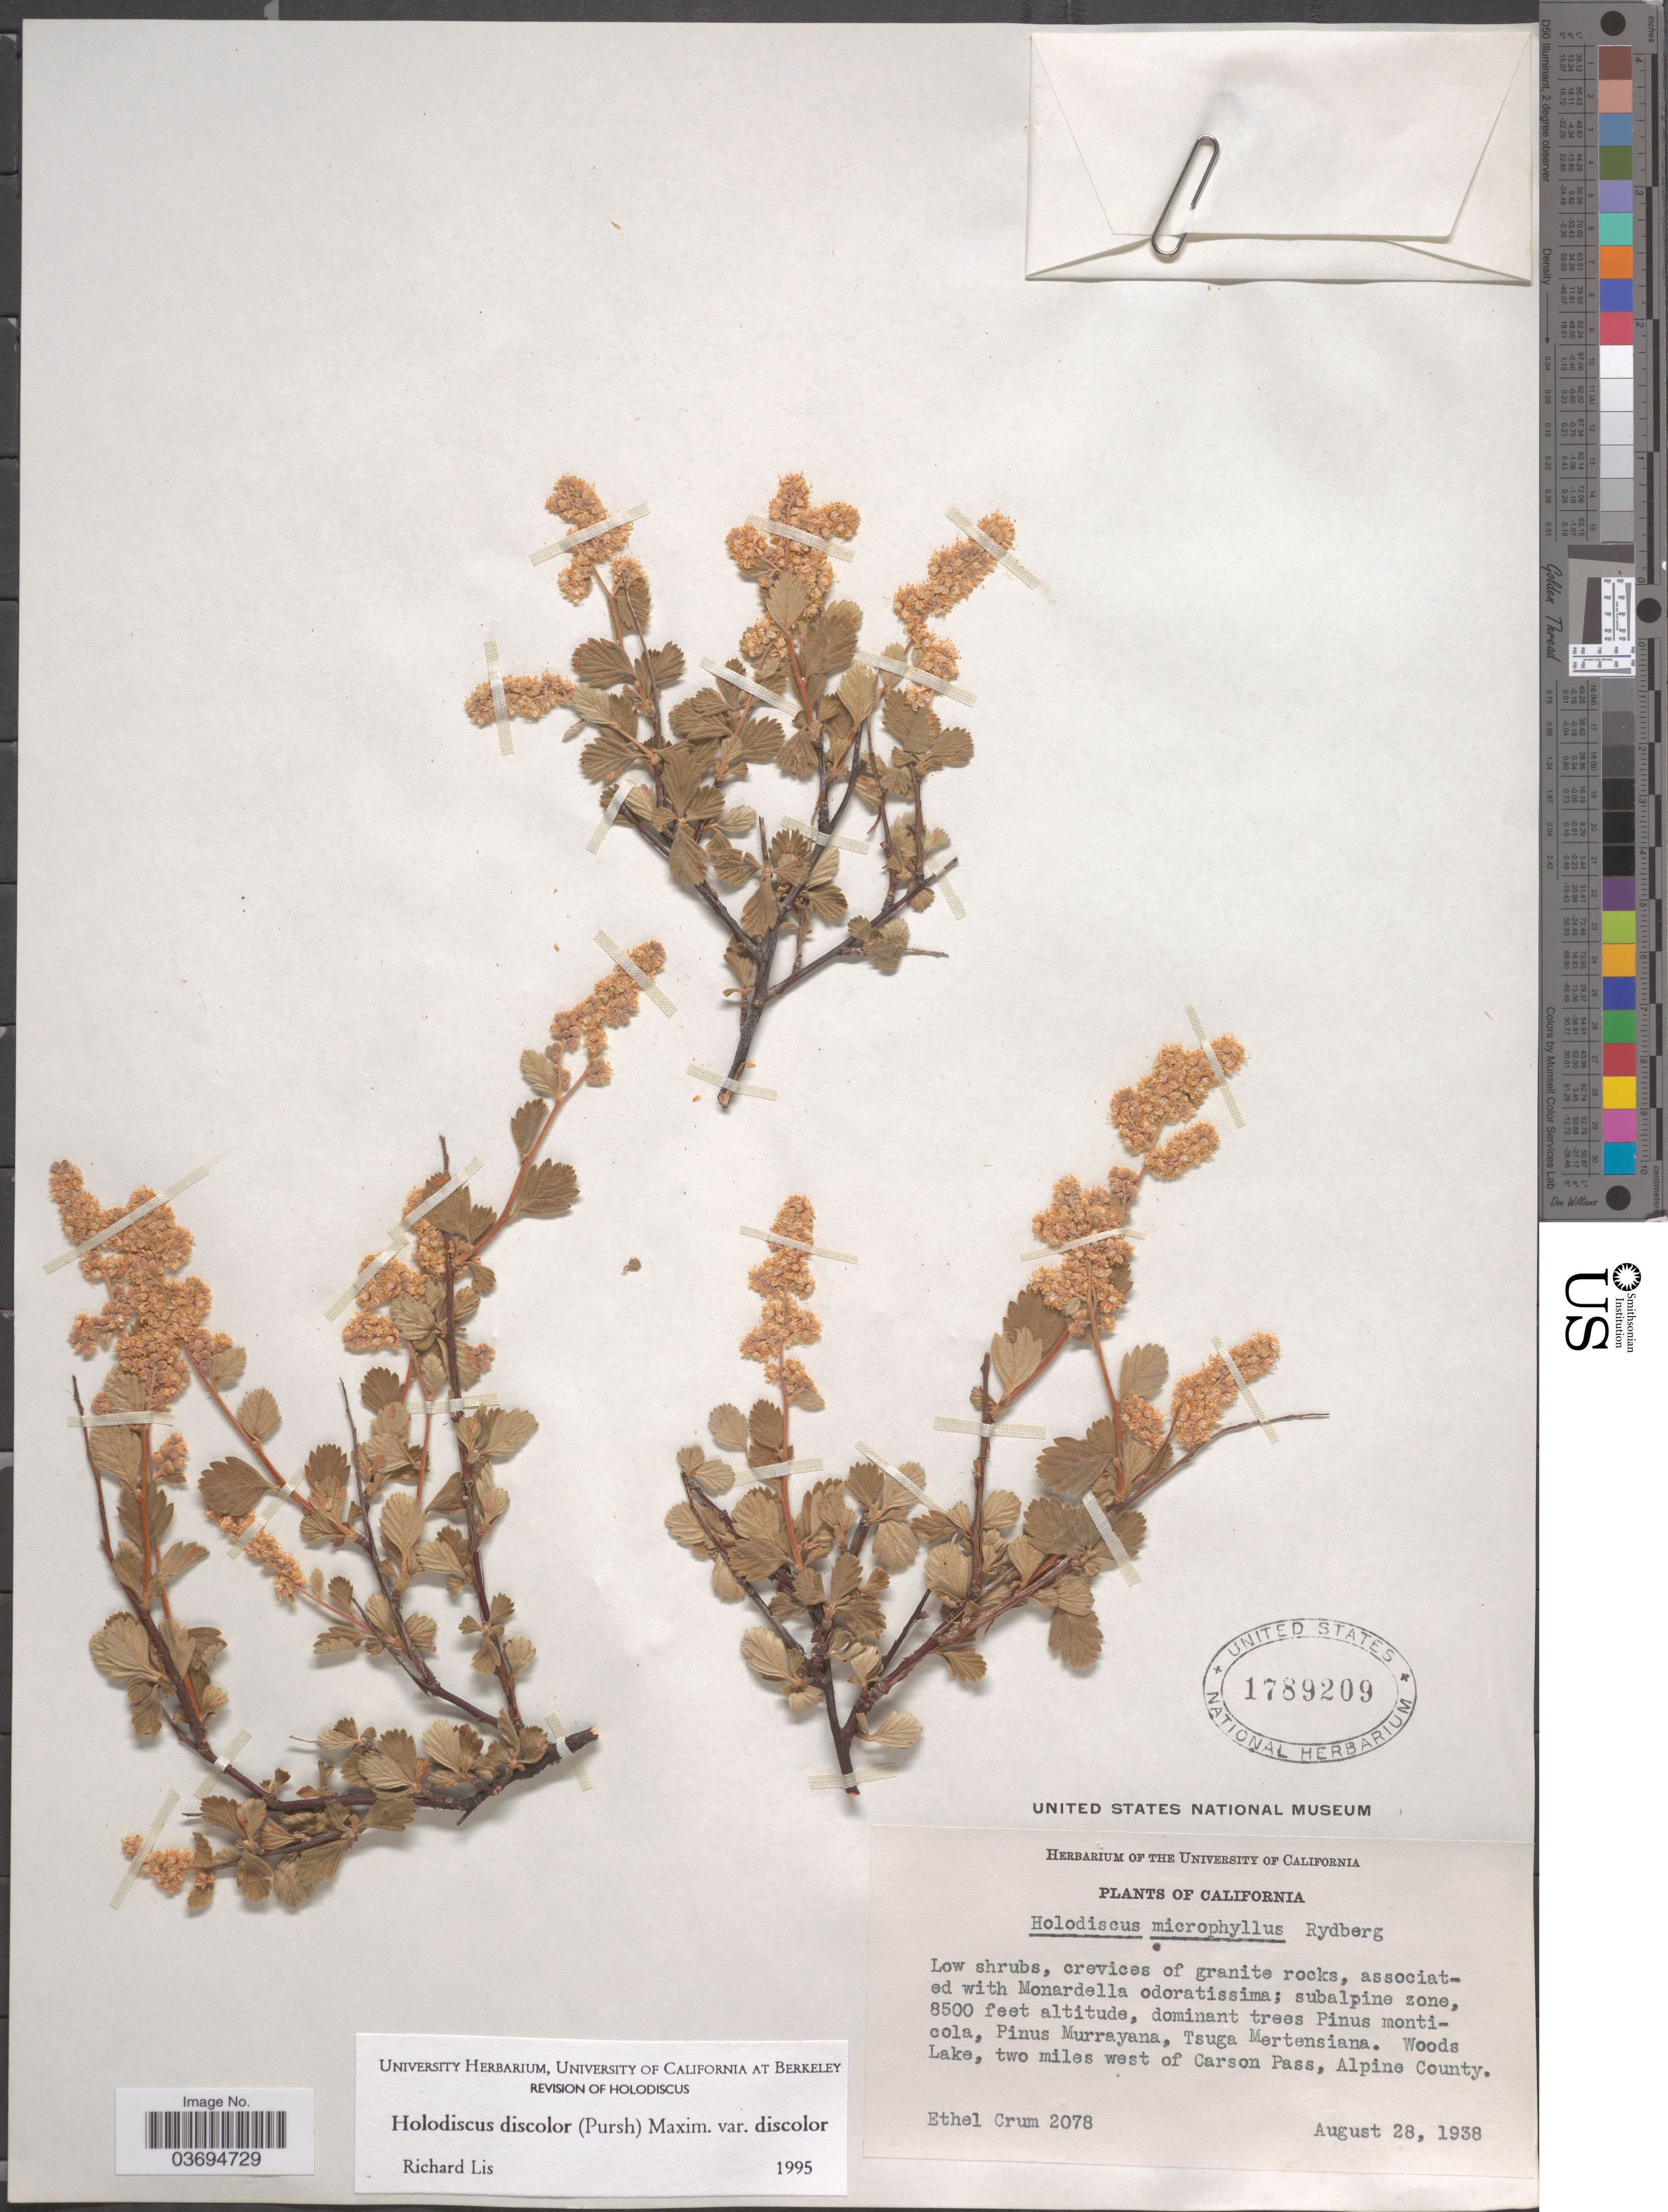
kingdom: Plantae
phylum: Tracheophyta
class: Magnoliopsida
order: Rosales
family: Rosaceae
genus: Holodiscus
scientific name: Holodiscus discolor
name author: (Pursh) Maxim.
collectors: E. K. Crum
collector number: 2078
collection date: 1938-08-28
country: United States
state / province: California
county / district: Alpine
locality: Woods Lake, two miles west of Carson Pass, Alpine County.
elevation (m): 2591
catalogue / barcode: US 1789209